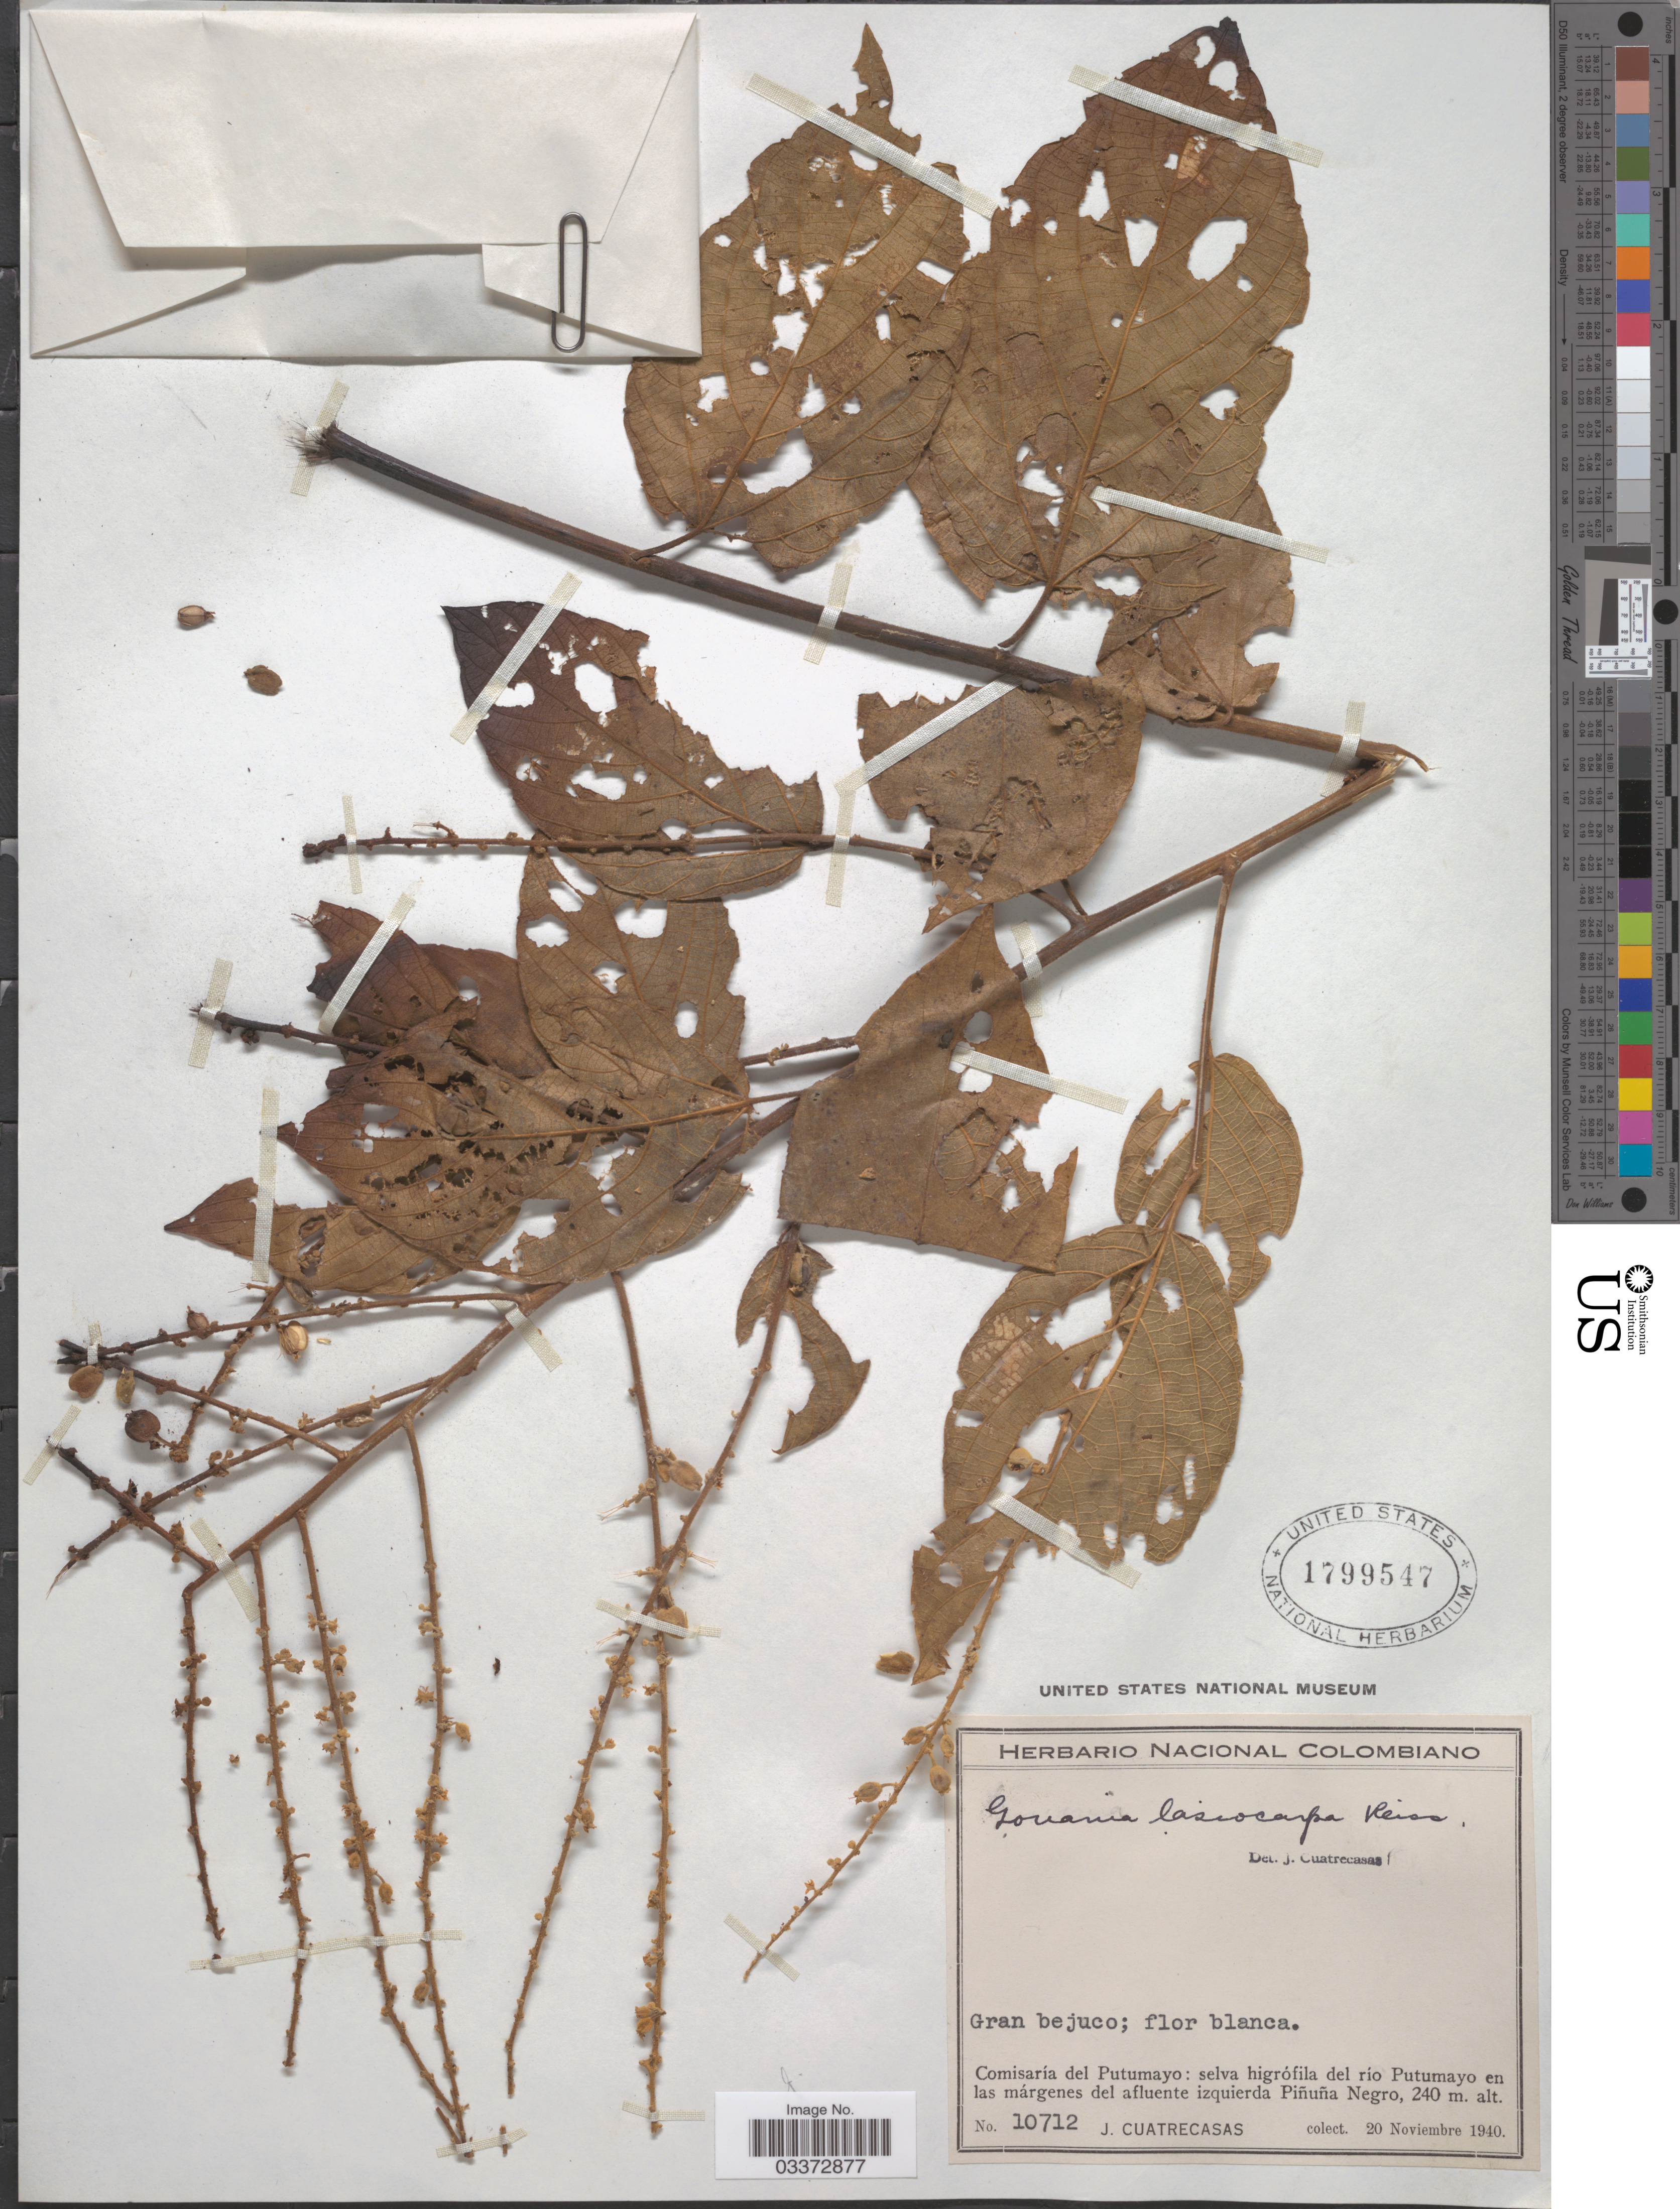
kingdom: Plantae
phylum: Tracheophyta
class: Magnoliopsida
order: Rosales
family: Rhamnaceae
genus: Gouania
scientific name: Gouania lasiocarpa Reissek, ined.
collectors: J. Cuatrecasas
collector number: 10712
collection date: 1940-11-20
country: Colombia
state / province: Putumayo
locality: Comisaría del Putumayo: selva higrófila del río Putumayo en las márgenes del afluente izquierda Piñuña Negro.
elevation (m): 240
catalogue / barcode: US 1799547